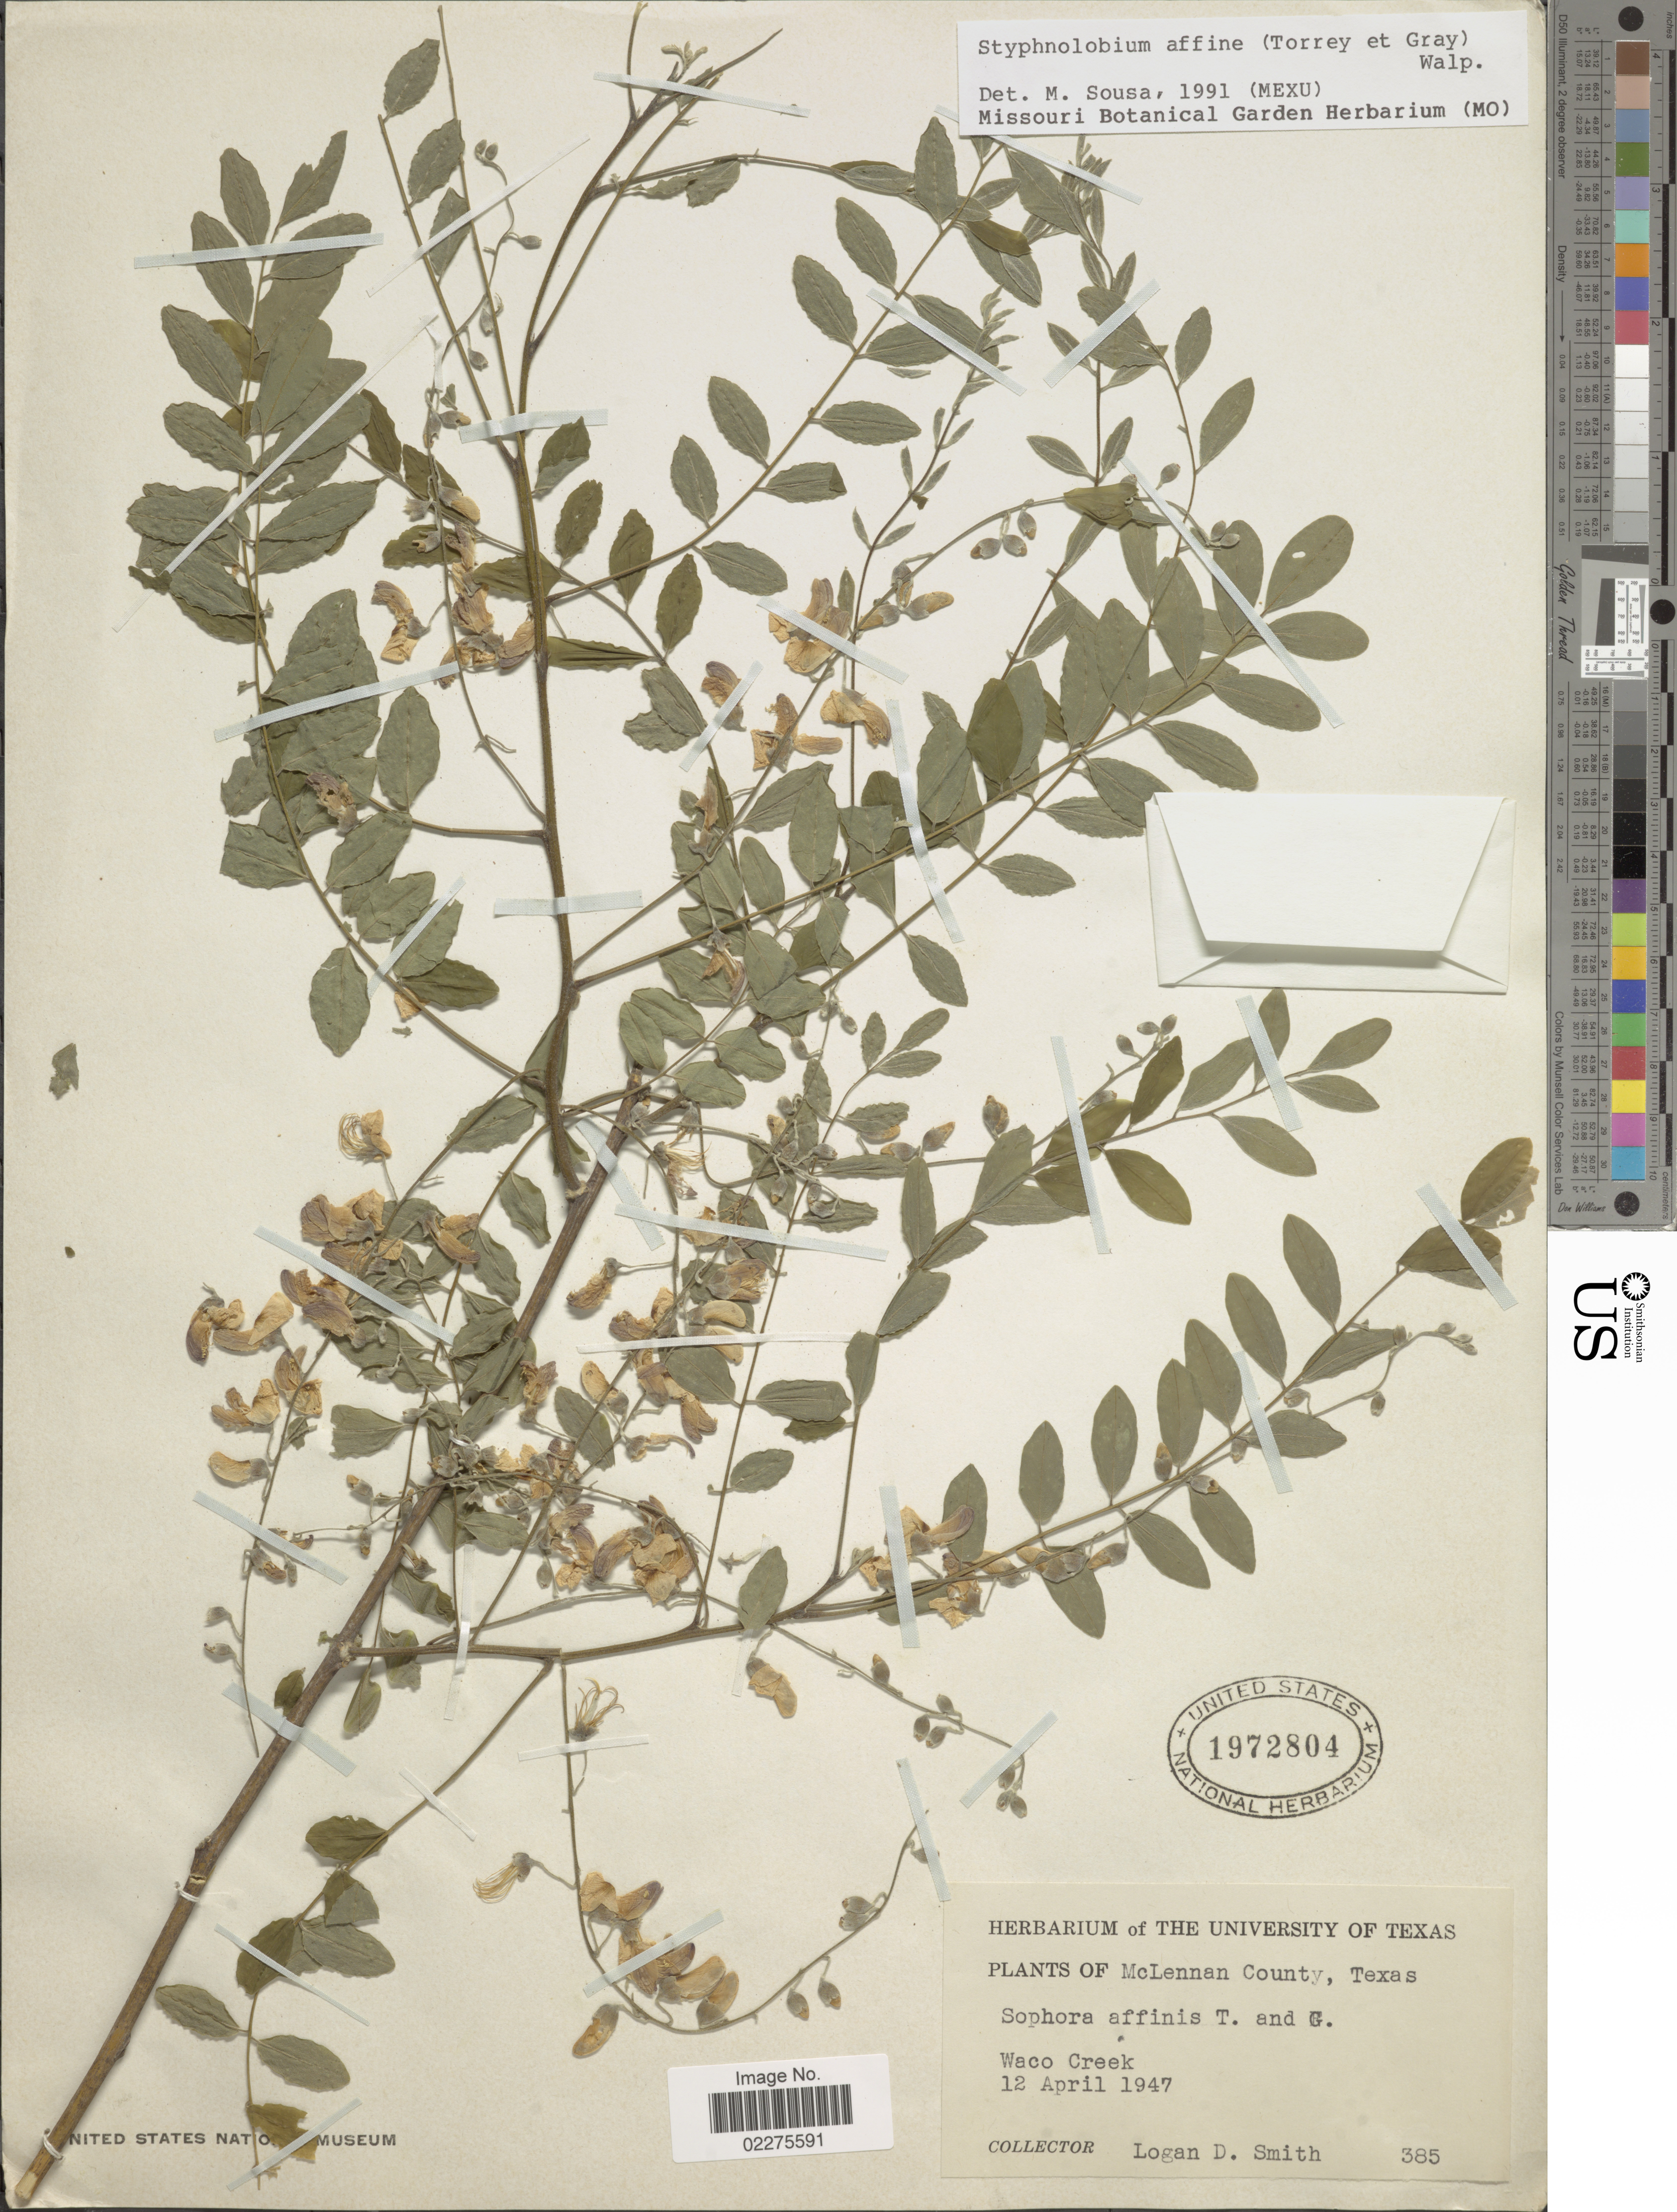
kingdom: Plantae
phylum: Tracheophyta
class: Magnoliopsida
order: Fabales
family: Fabaceae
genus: Styphnolobium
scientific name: Styphnolobium affine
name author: (Torr. & A. Gray) Walp.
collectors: L. Smith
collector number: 385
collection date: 1947-04-12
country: United States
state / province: Texas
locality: McLennan County. Waco Creek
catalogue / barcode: US 1972804